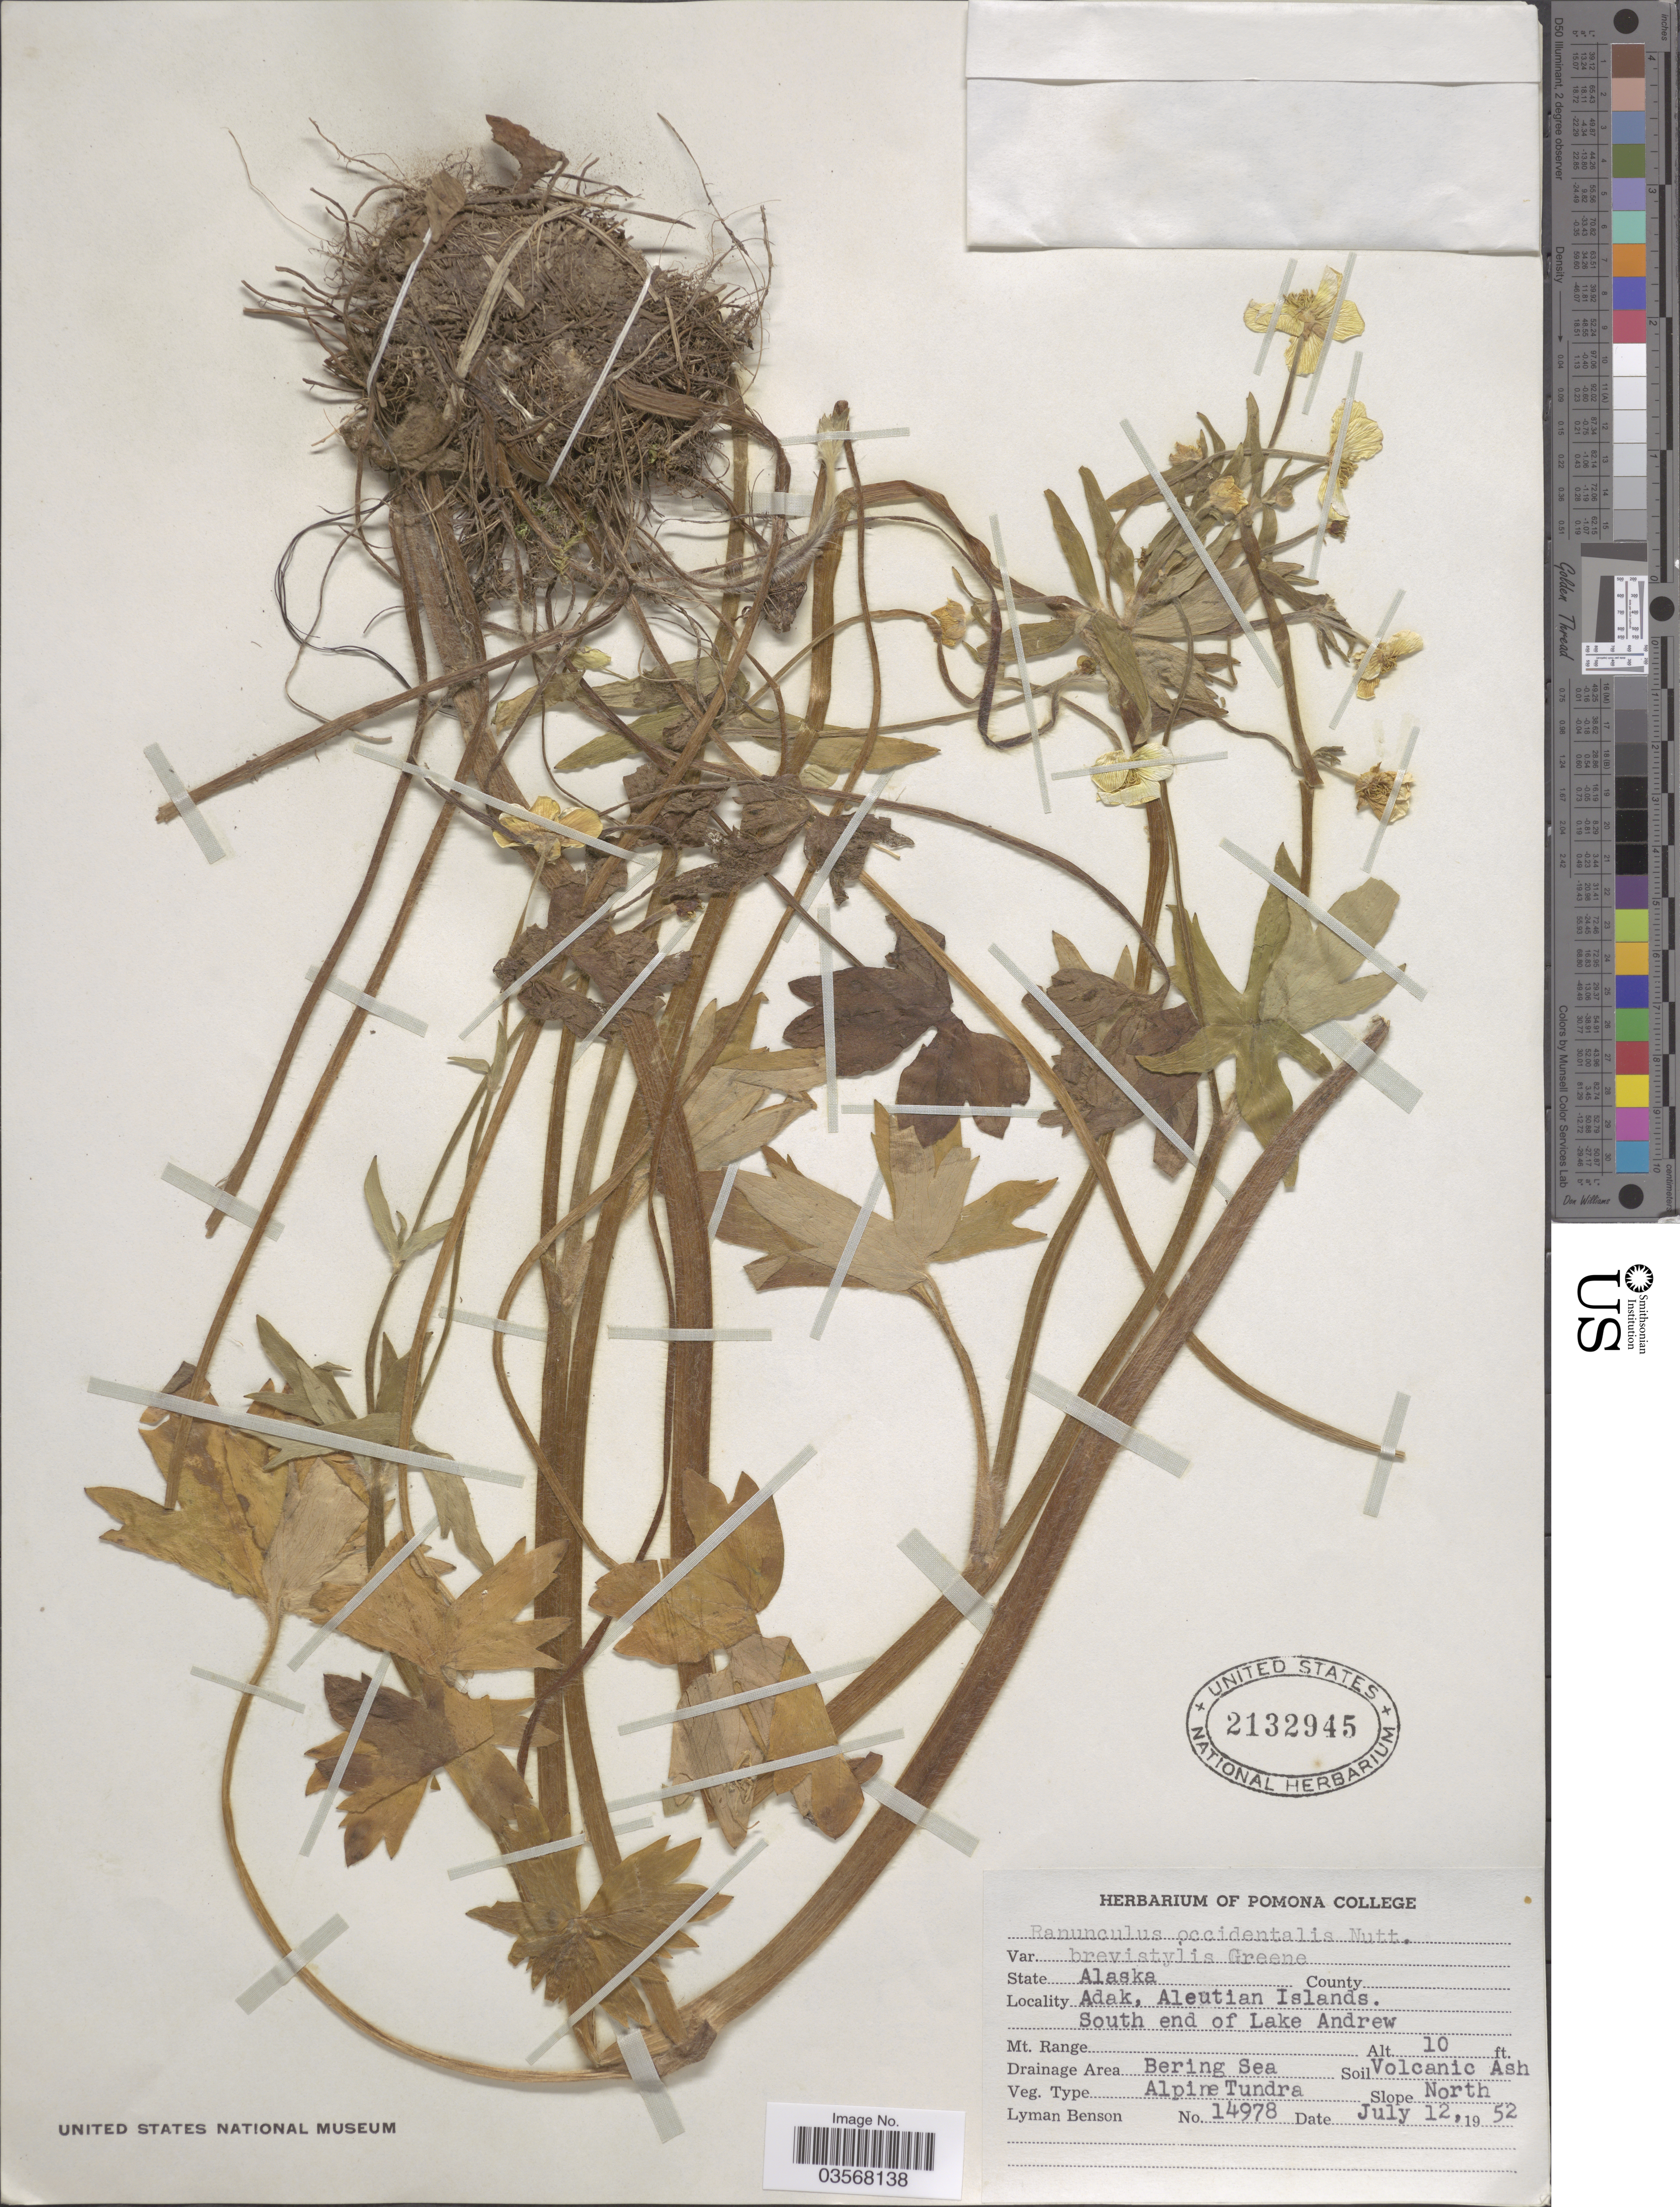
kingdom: Plantae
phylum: Tracheophyta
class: Magnoliopsida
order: Ranunculales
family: Ranunculaceae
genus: Ranunculus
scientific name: Ranunculus occidentalis var. brevistylus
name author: Greene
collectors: L. D. Benson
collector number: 14978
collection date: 1952-07-12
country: United States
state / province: Alaska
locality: Adak, Aleutian Islands. South end of Lake Andrew. Drainage Area Bering Sea,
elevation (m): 3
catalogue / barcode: US 2132945